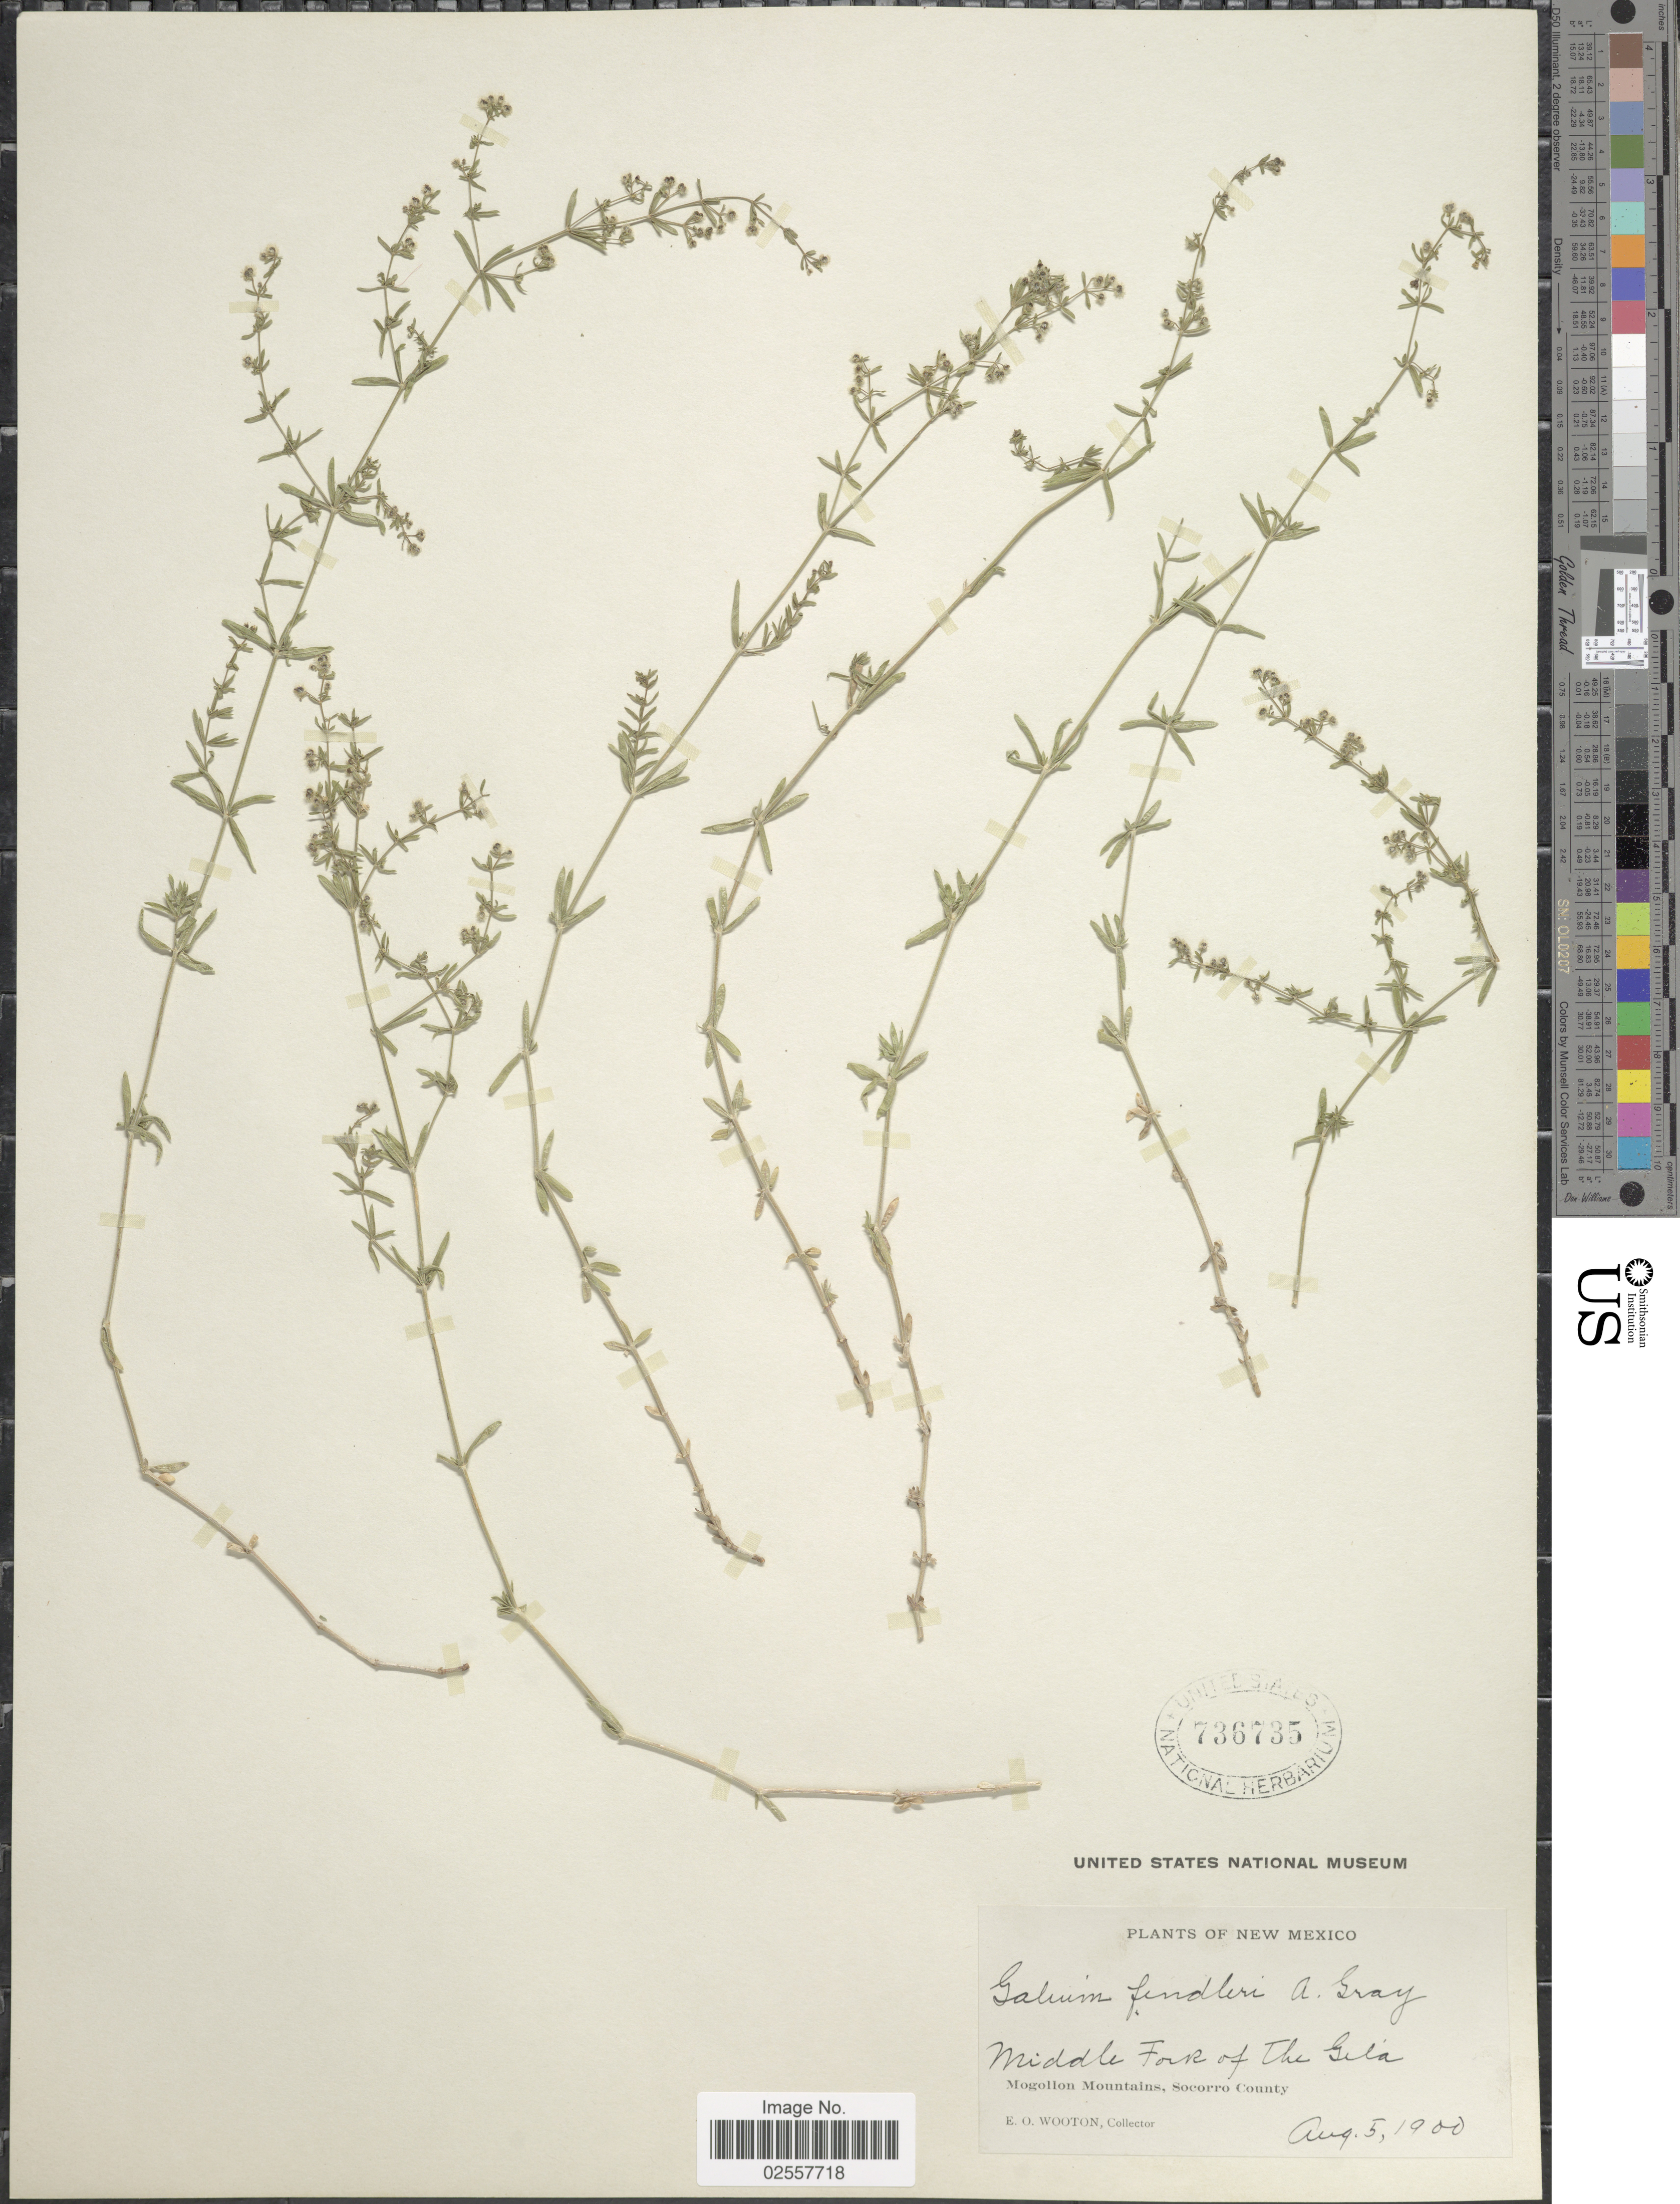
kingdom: Plantae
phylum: Tracheophyta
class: Magnoliopsida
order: Gentianales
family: Rubiaceae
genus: Galium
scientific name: Galium fendleri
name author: A. Gray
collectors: E. O. Wooton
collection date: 1900-08-05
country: United States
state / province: New Mexico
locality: Middle Fork of the Gila. Mogollon Mountains, Socorro County.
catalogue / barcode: US 736735